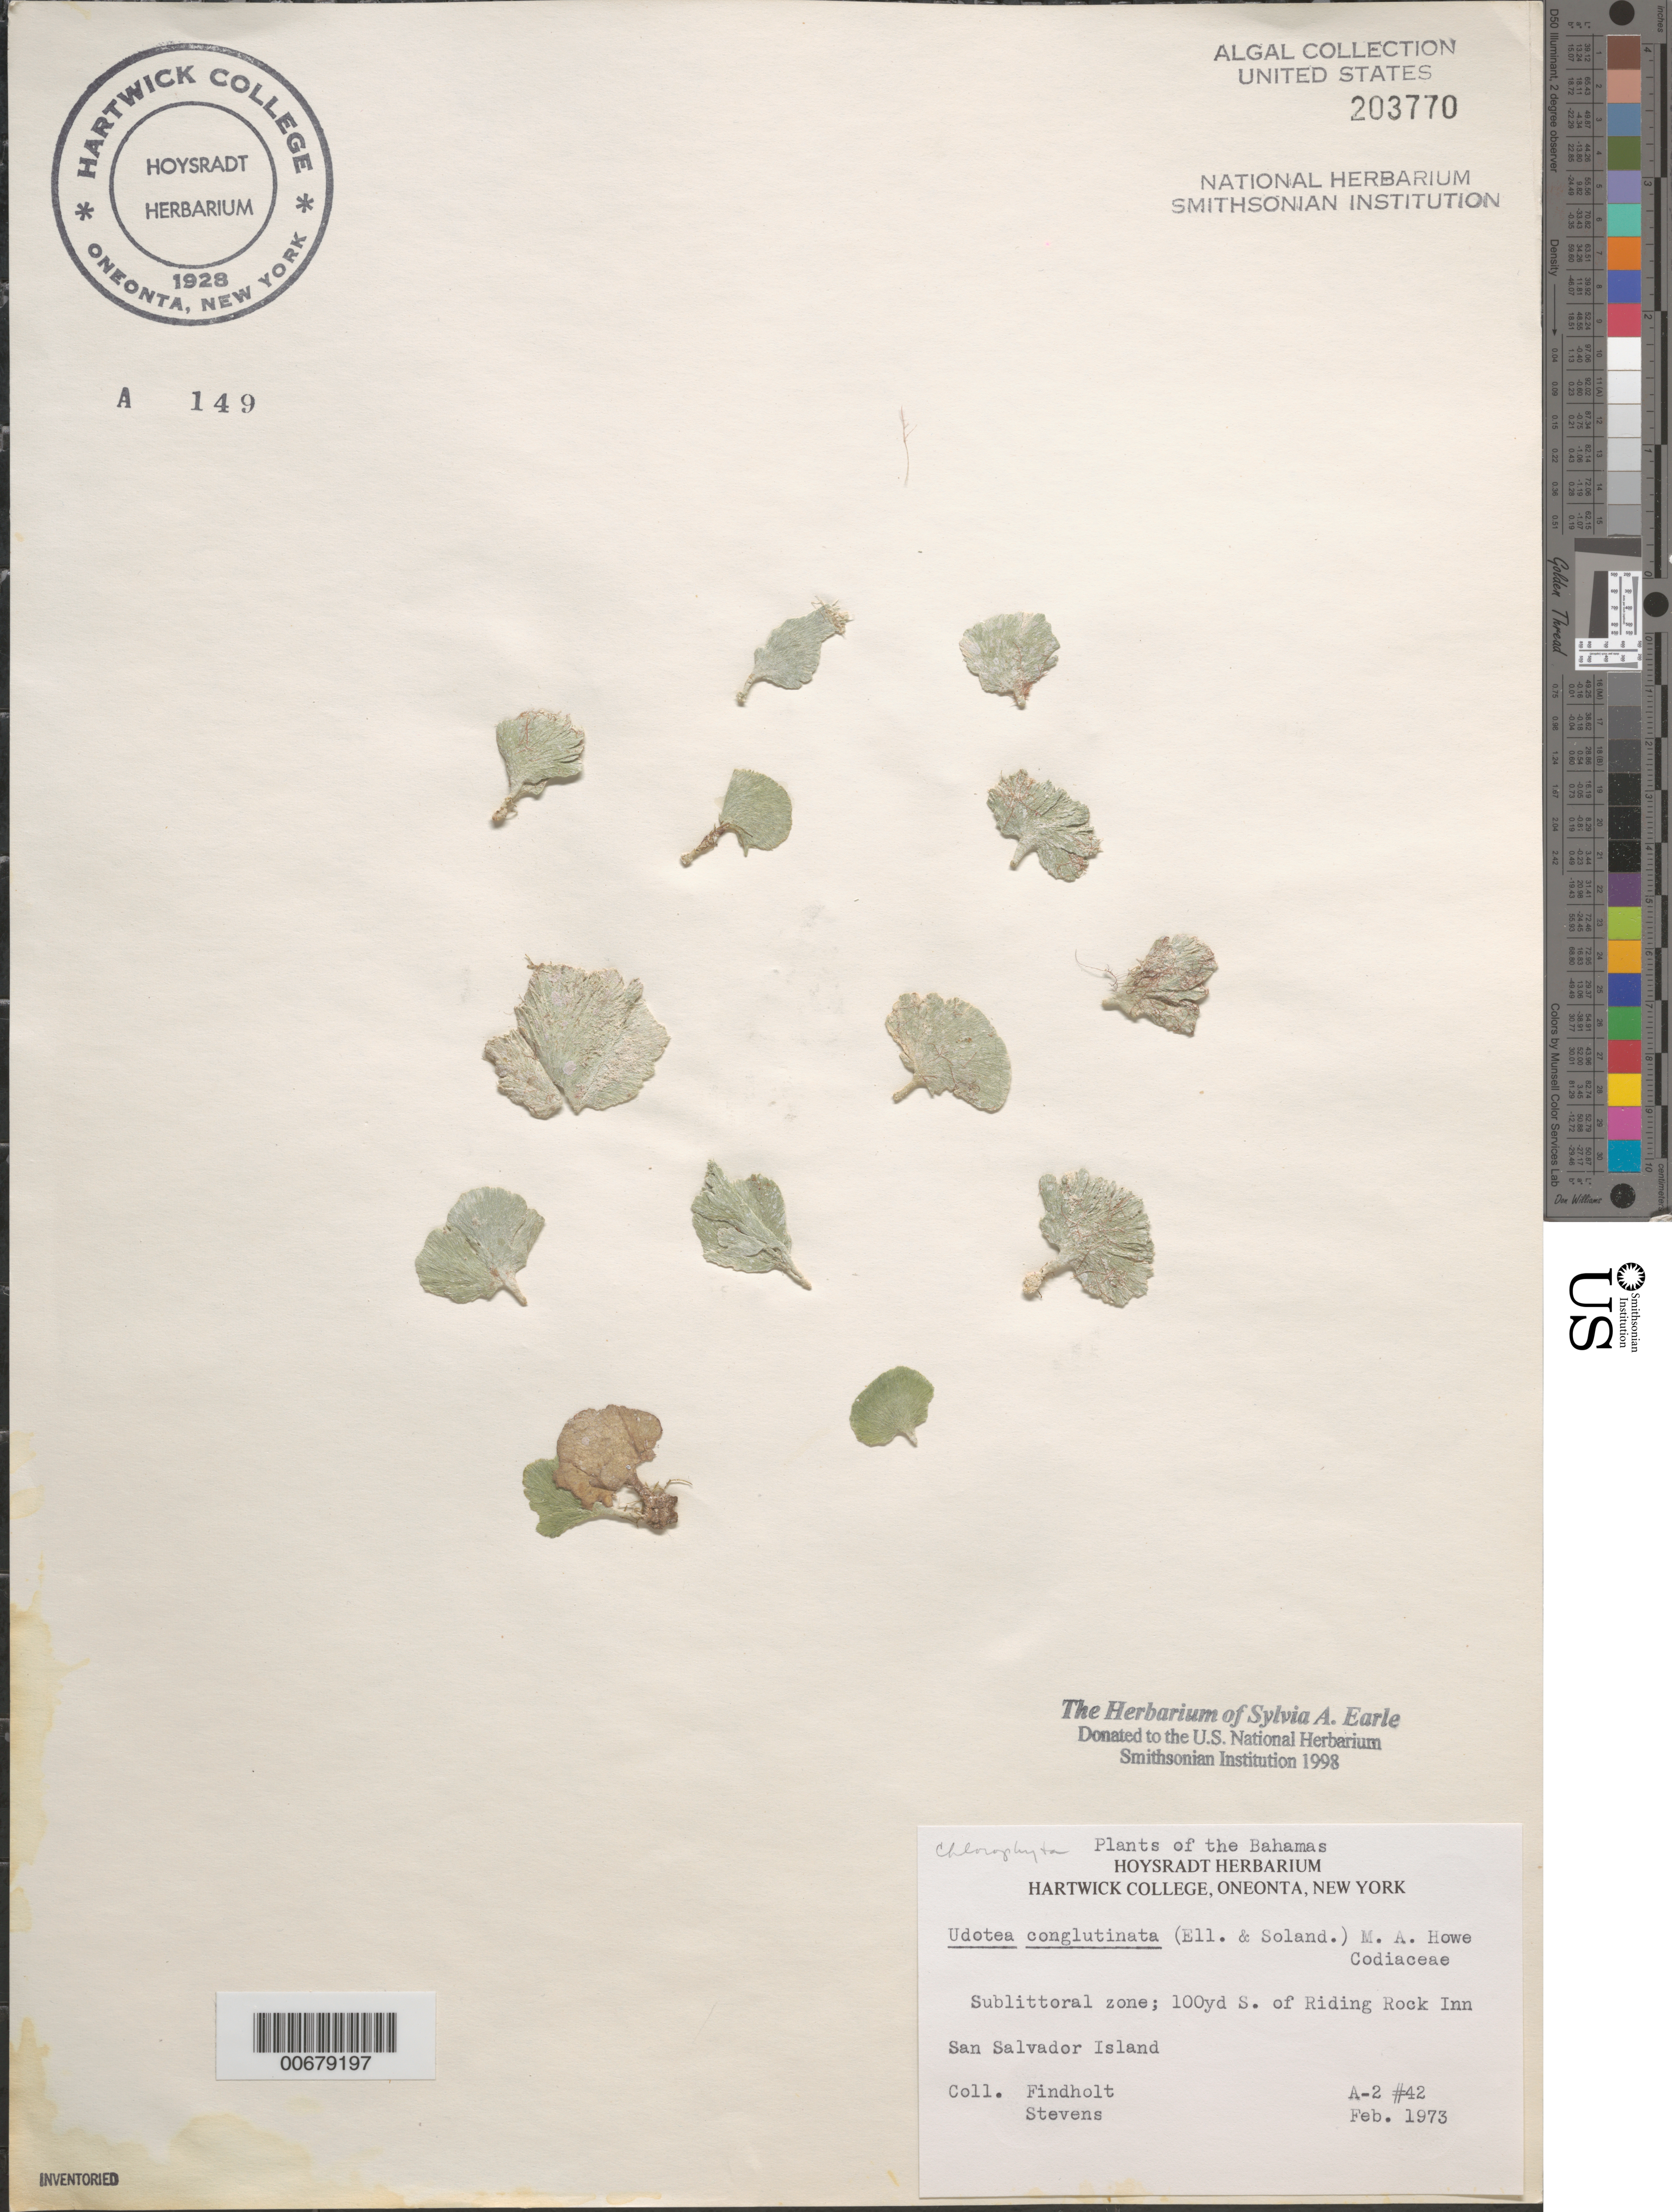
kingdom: Plantae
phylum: Chlorophyta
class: Ulvophyceae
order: Bryopsidales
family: Udoteaceae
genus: Udotea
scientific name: Udotea conglutinata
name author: (Ellis & Sol.) J.V.Lamouroux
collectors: -. Findholt & -- Stevens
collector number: A-2 42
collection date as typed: Feb 1973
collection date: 1973-02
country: Bahamas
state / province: San Salvador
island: San Salvador Island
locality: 100 yards south of Riding Rock Inn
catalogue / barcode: US 203770